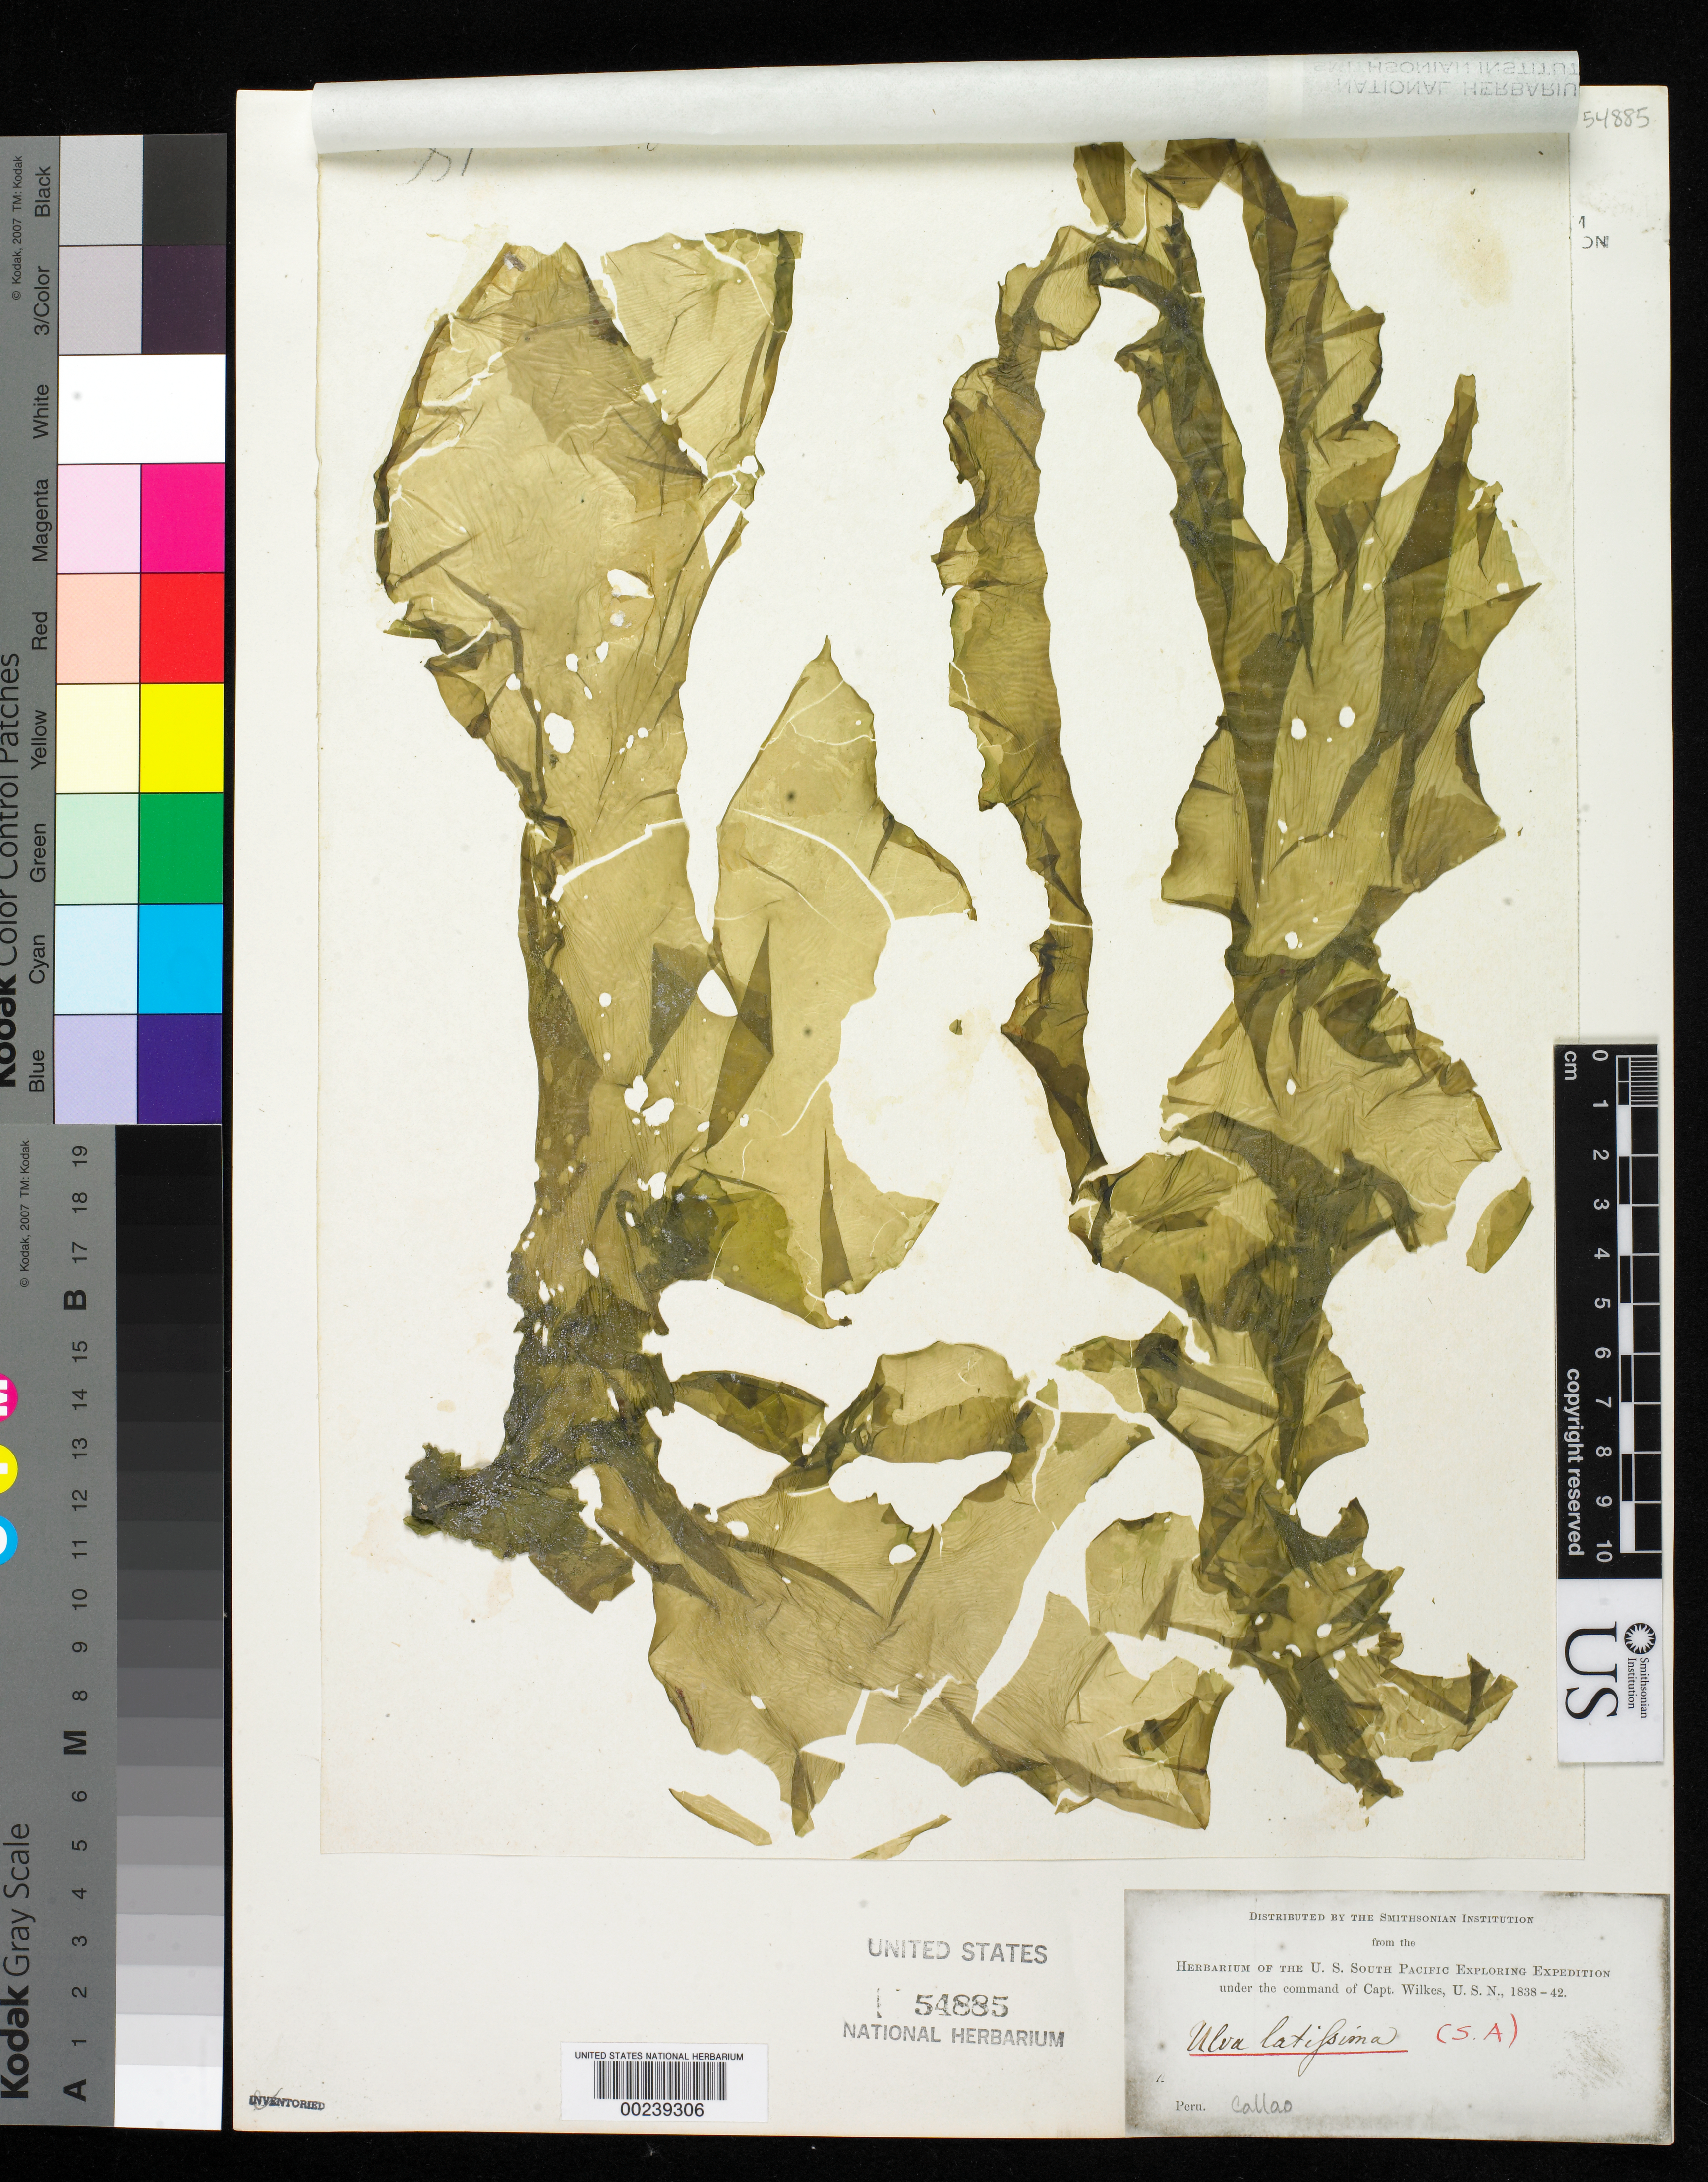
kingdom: Plantae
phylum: Chlorophyta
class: Ulvophyceae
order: Ulvales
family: Ulvaceae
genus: Ulva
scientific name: Ulva latissima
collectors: W. D. Brackenridge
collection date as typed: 1839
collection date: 1839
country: Peru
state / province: Callao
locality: Callao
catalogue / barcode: US 54885